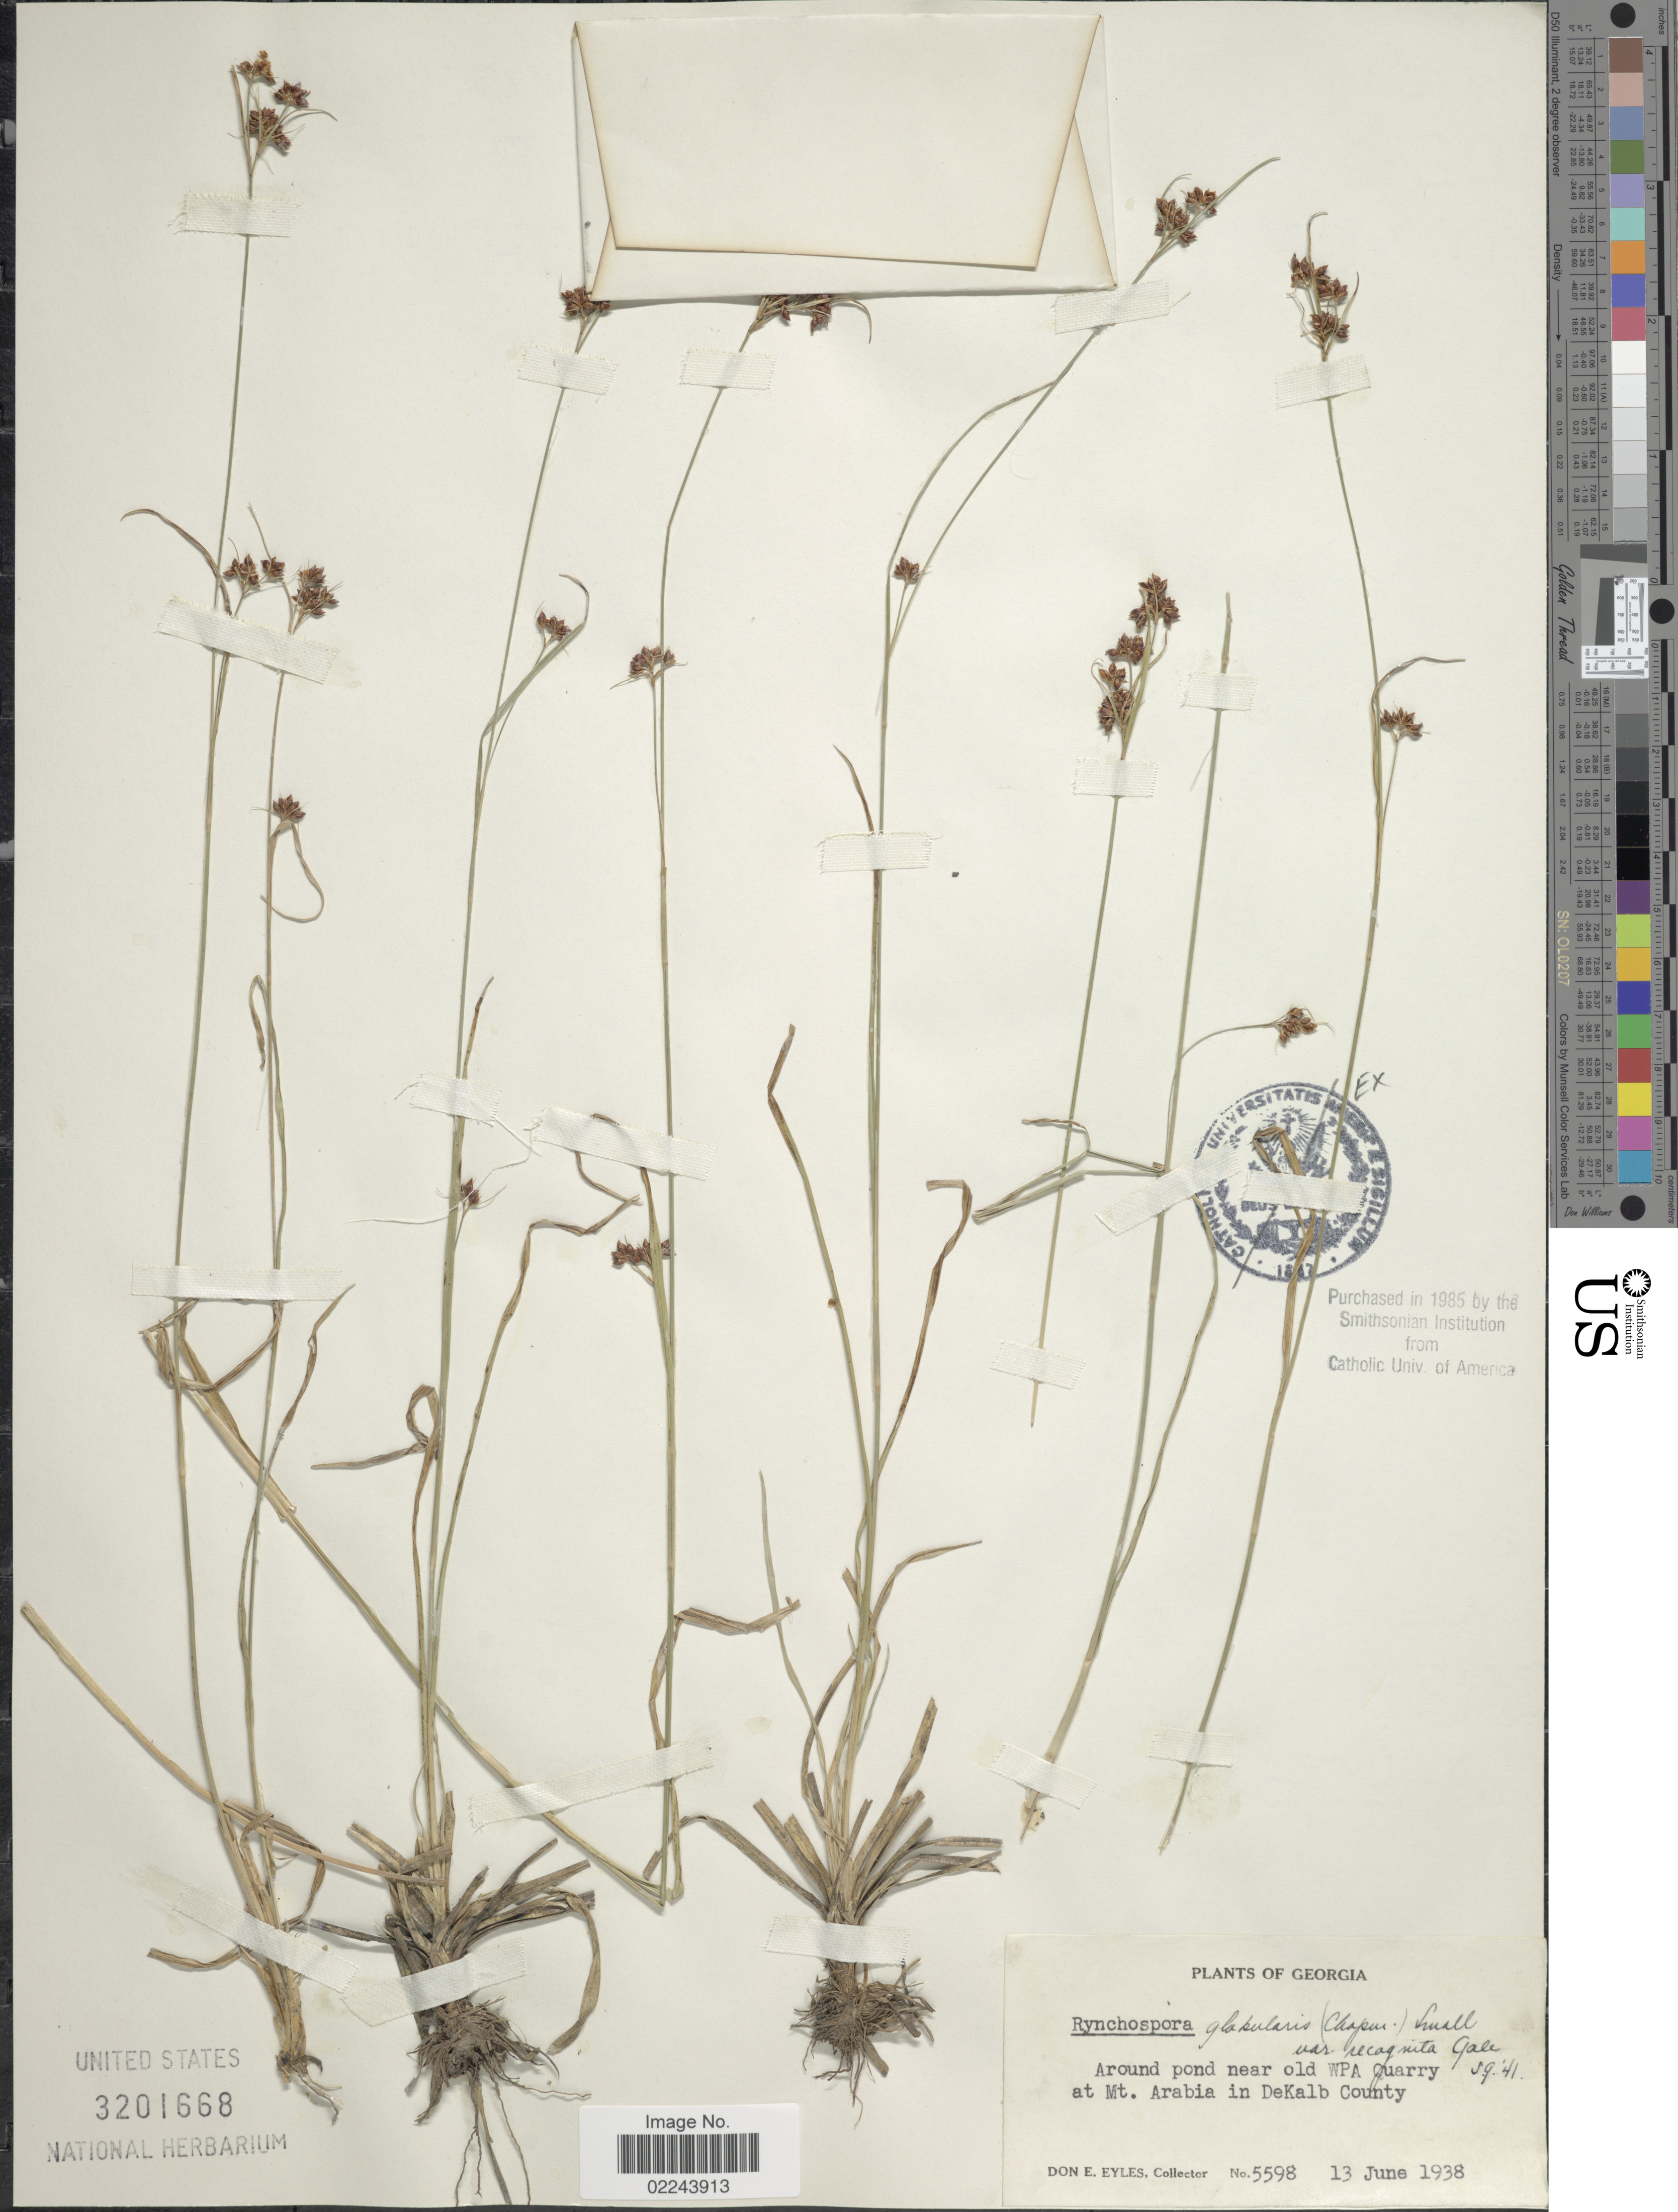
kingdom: Plantae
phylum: Tracheophyta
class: Liliopsida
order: Poales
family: Cyperaceae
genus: Rhynchospora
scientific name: Rhynchospora recognita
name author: (Gale) Kral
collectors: D. Eyles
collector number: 5598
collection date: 1938-06-13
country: United States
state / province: Georgia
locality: Around pond near old WPA Quarry at Mt. Arabia in DeKalb County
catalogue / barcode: US 3201668